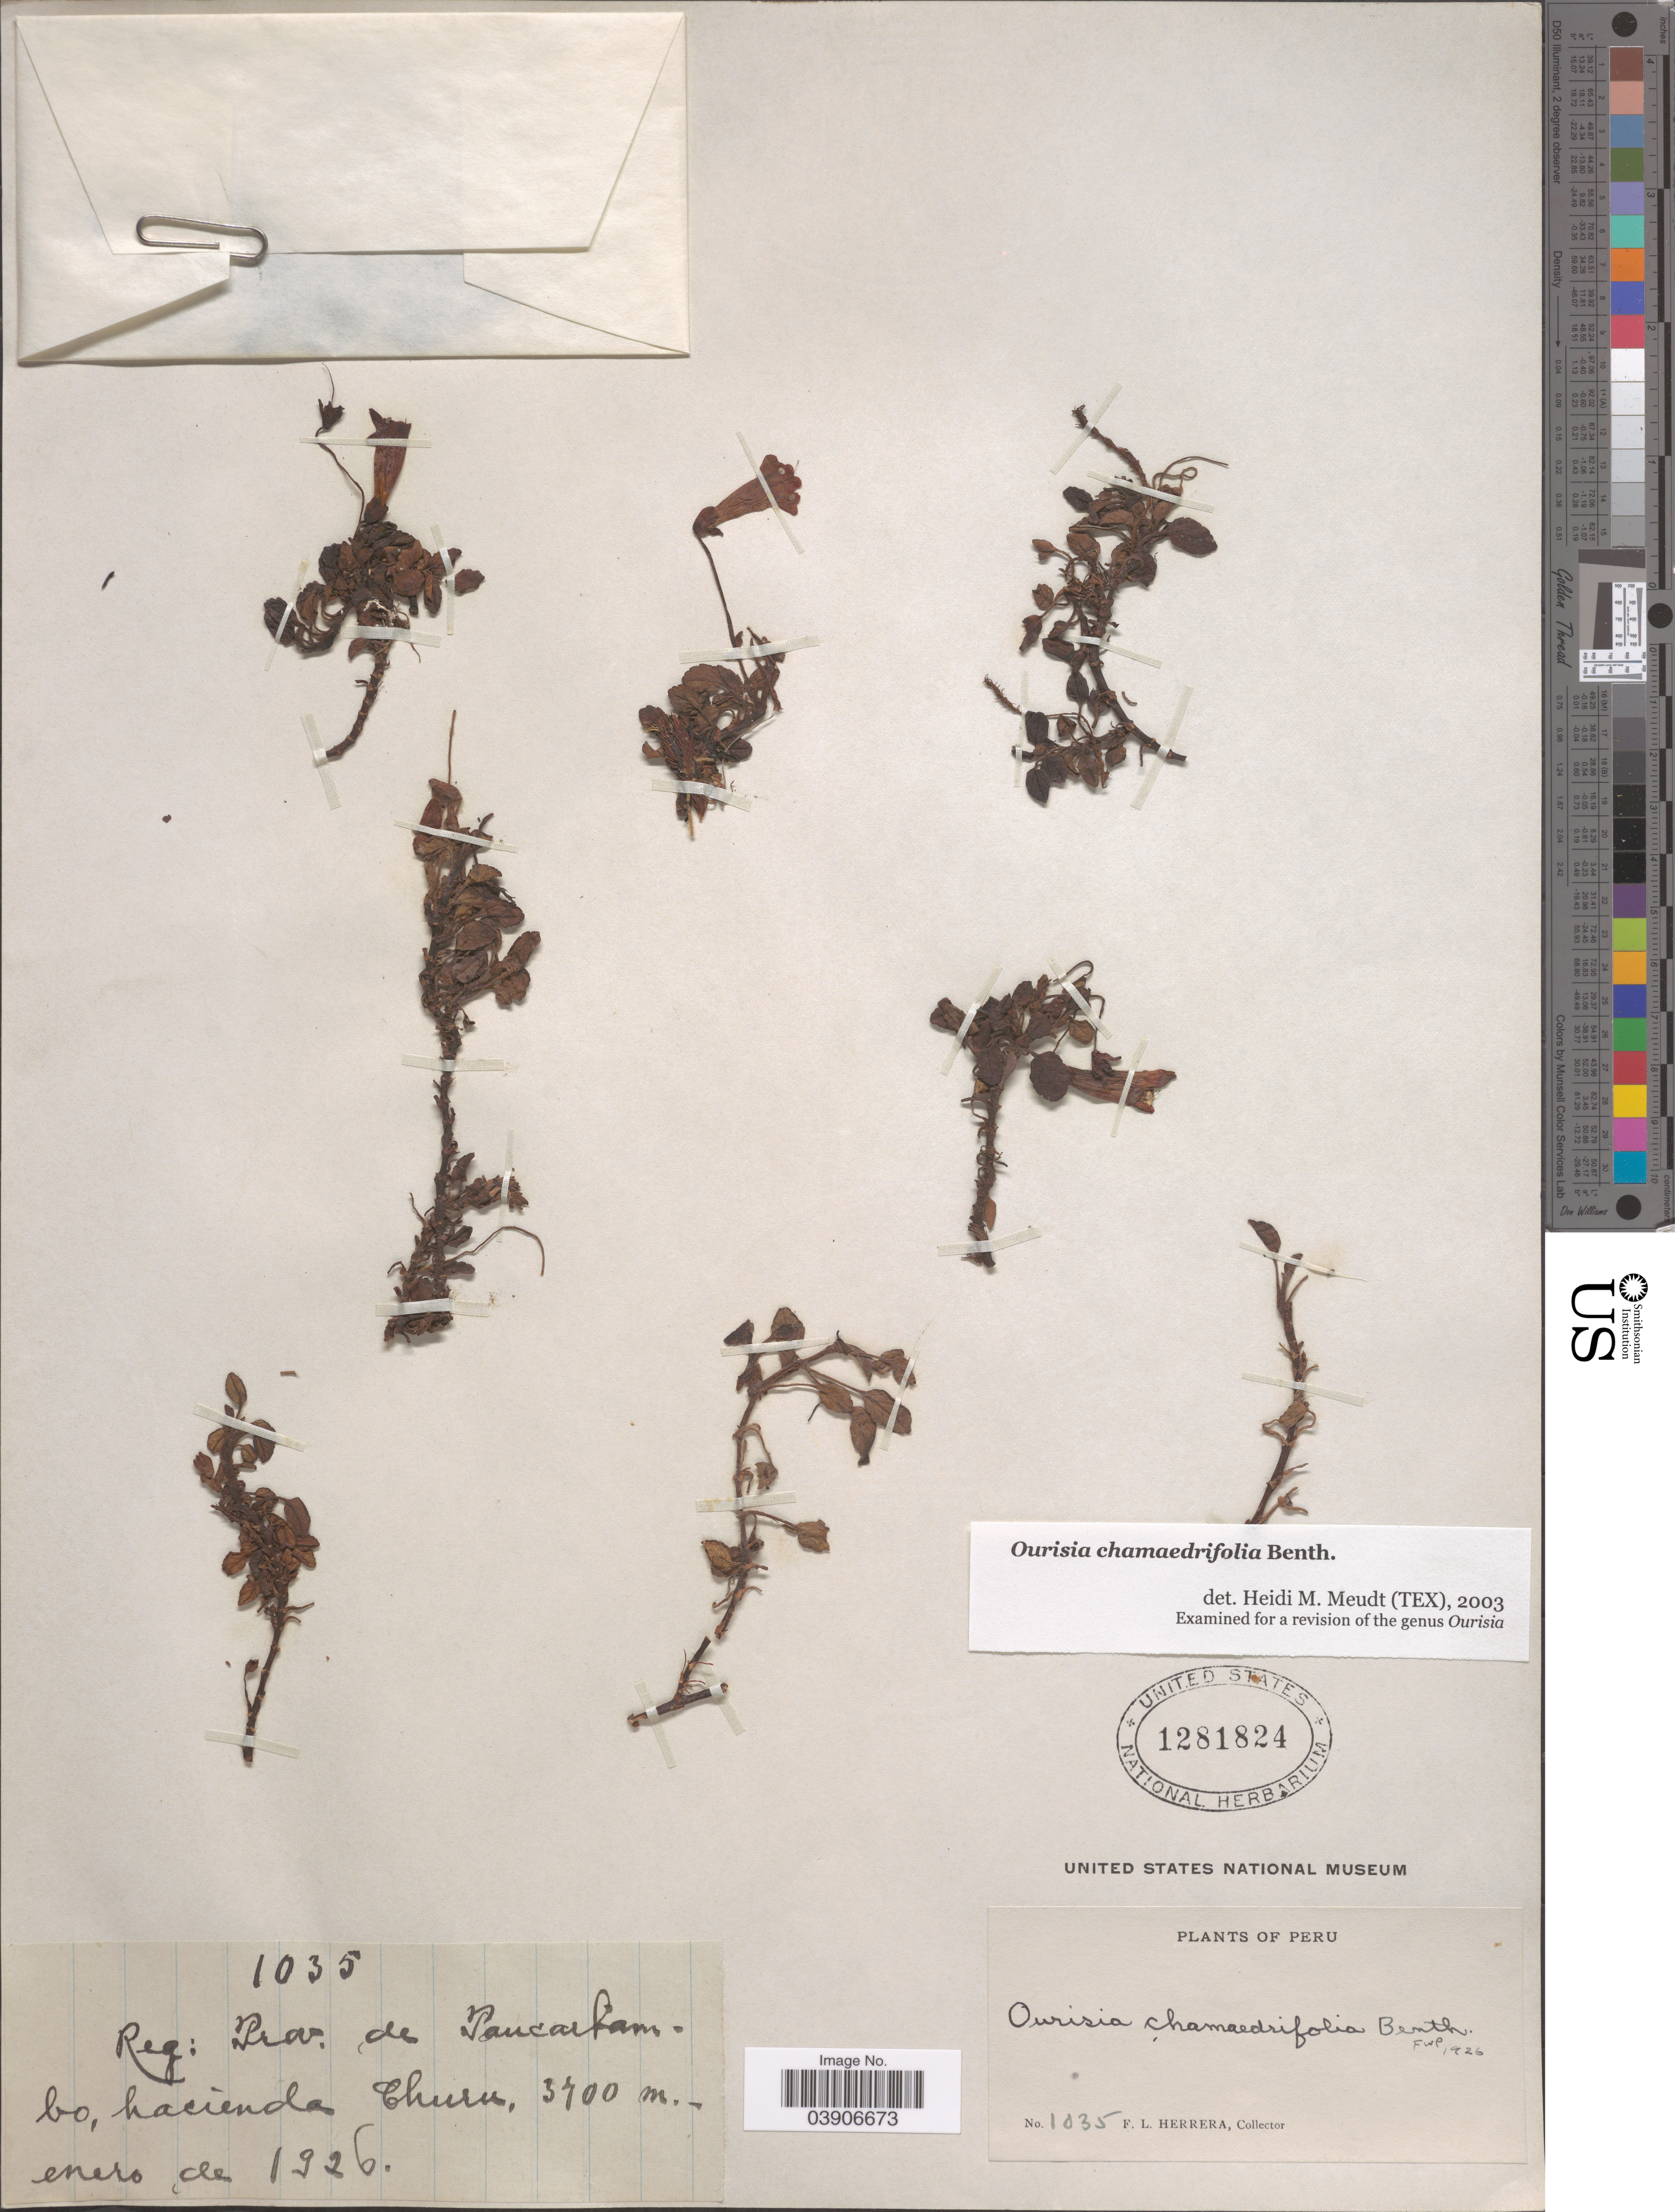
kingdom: Plantae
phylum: Tracheophyta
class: Magnoliopsida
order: Lamiales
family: Plantaginaceae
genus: Ourisia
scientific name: Ourisia chamaedrifolia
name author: Benth.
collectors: F. L. Herrera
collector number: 1035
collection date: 1926-01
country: Peru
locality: Reg: Prov. de Paucartambo, hacienda Churu.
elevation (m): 3700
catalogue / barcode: US 1281824